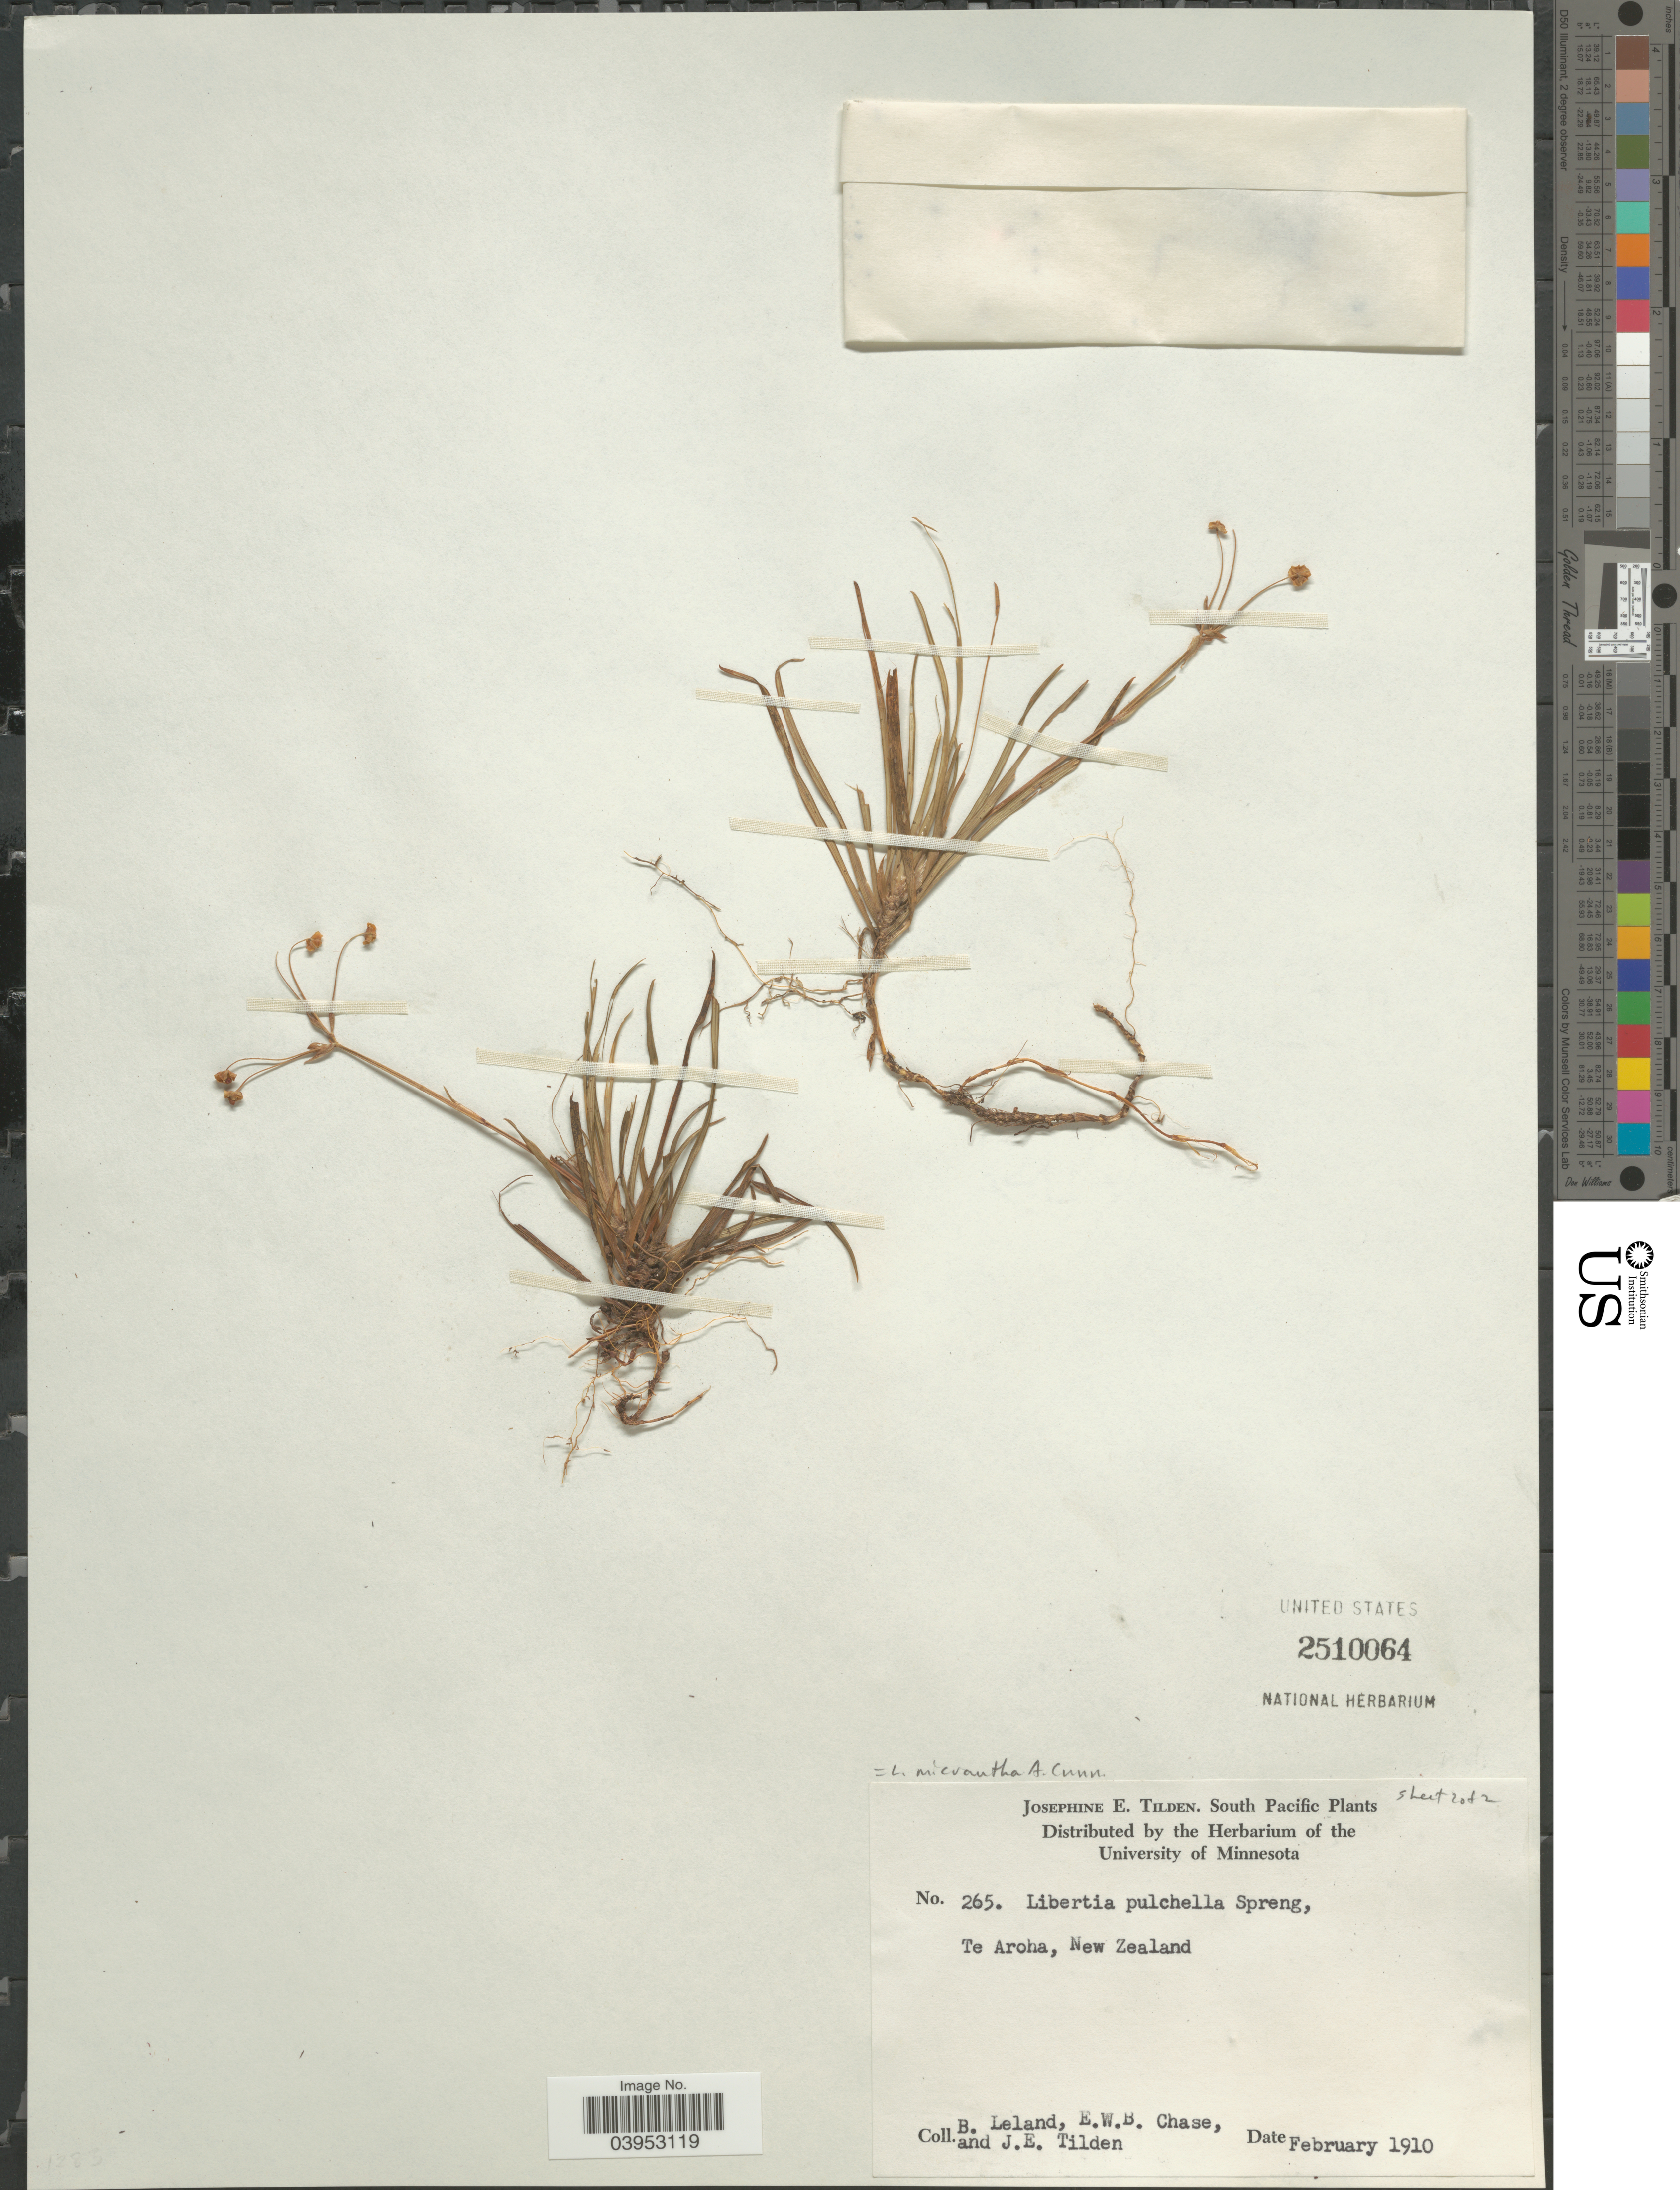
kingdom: Plantae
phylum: Tracheophyta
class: Liliopsida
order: Asparagales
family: Iridaceae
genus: Libertia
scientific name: Libertia micrantha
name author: A. Cunn.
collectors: B. Leland, E. W. Chase & J. E. Tilden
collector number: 265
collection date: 1910-02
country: New Zealand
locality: South Pacific. Te Aroha.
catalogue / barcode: US 2510064